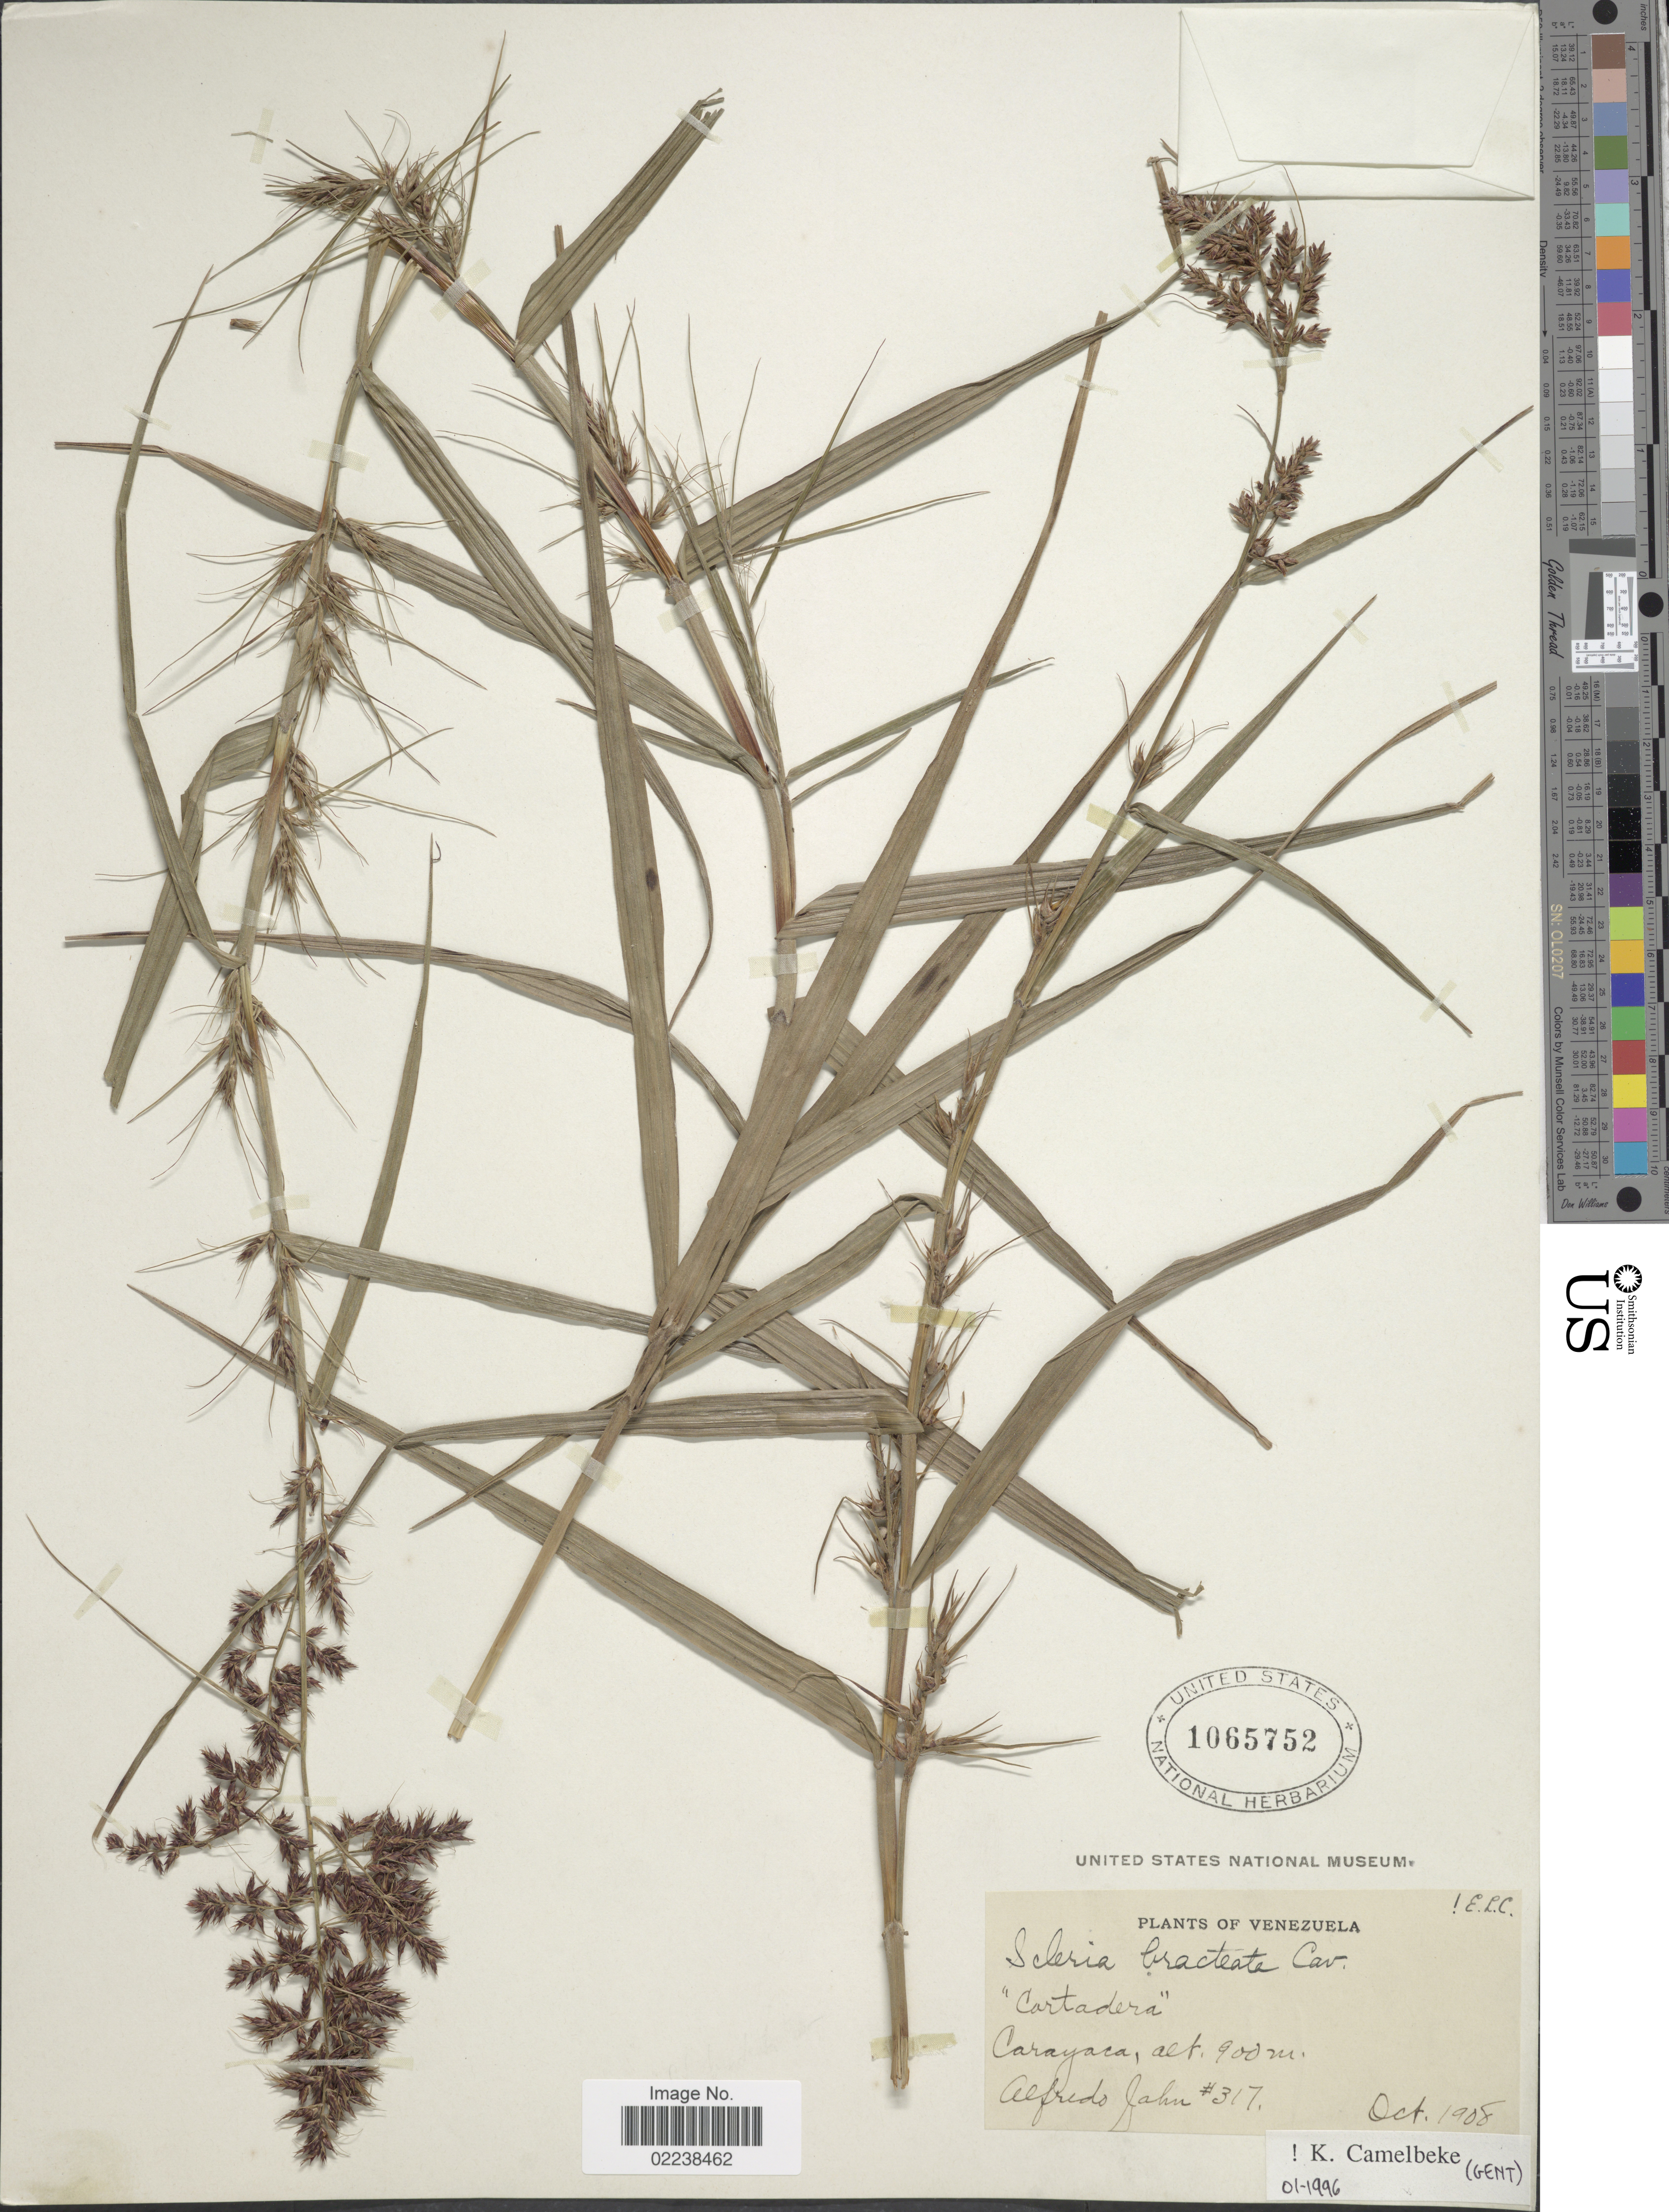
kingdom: Plantae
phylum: Tracheophyta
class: Liliopsida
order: Poales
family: Cyperaceae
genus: Scleria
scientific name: Scleria bracteata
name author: Cav.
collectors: A. Jahn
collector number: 317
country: Venezuela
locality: Carayaca.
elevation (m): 900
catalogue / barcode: US 1065752